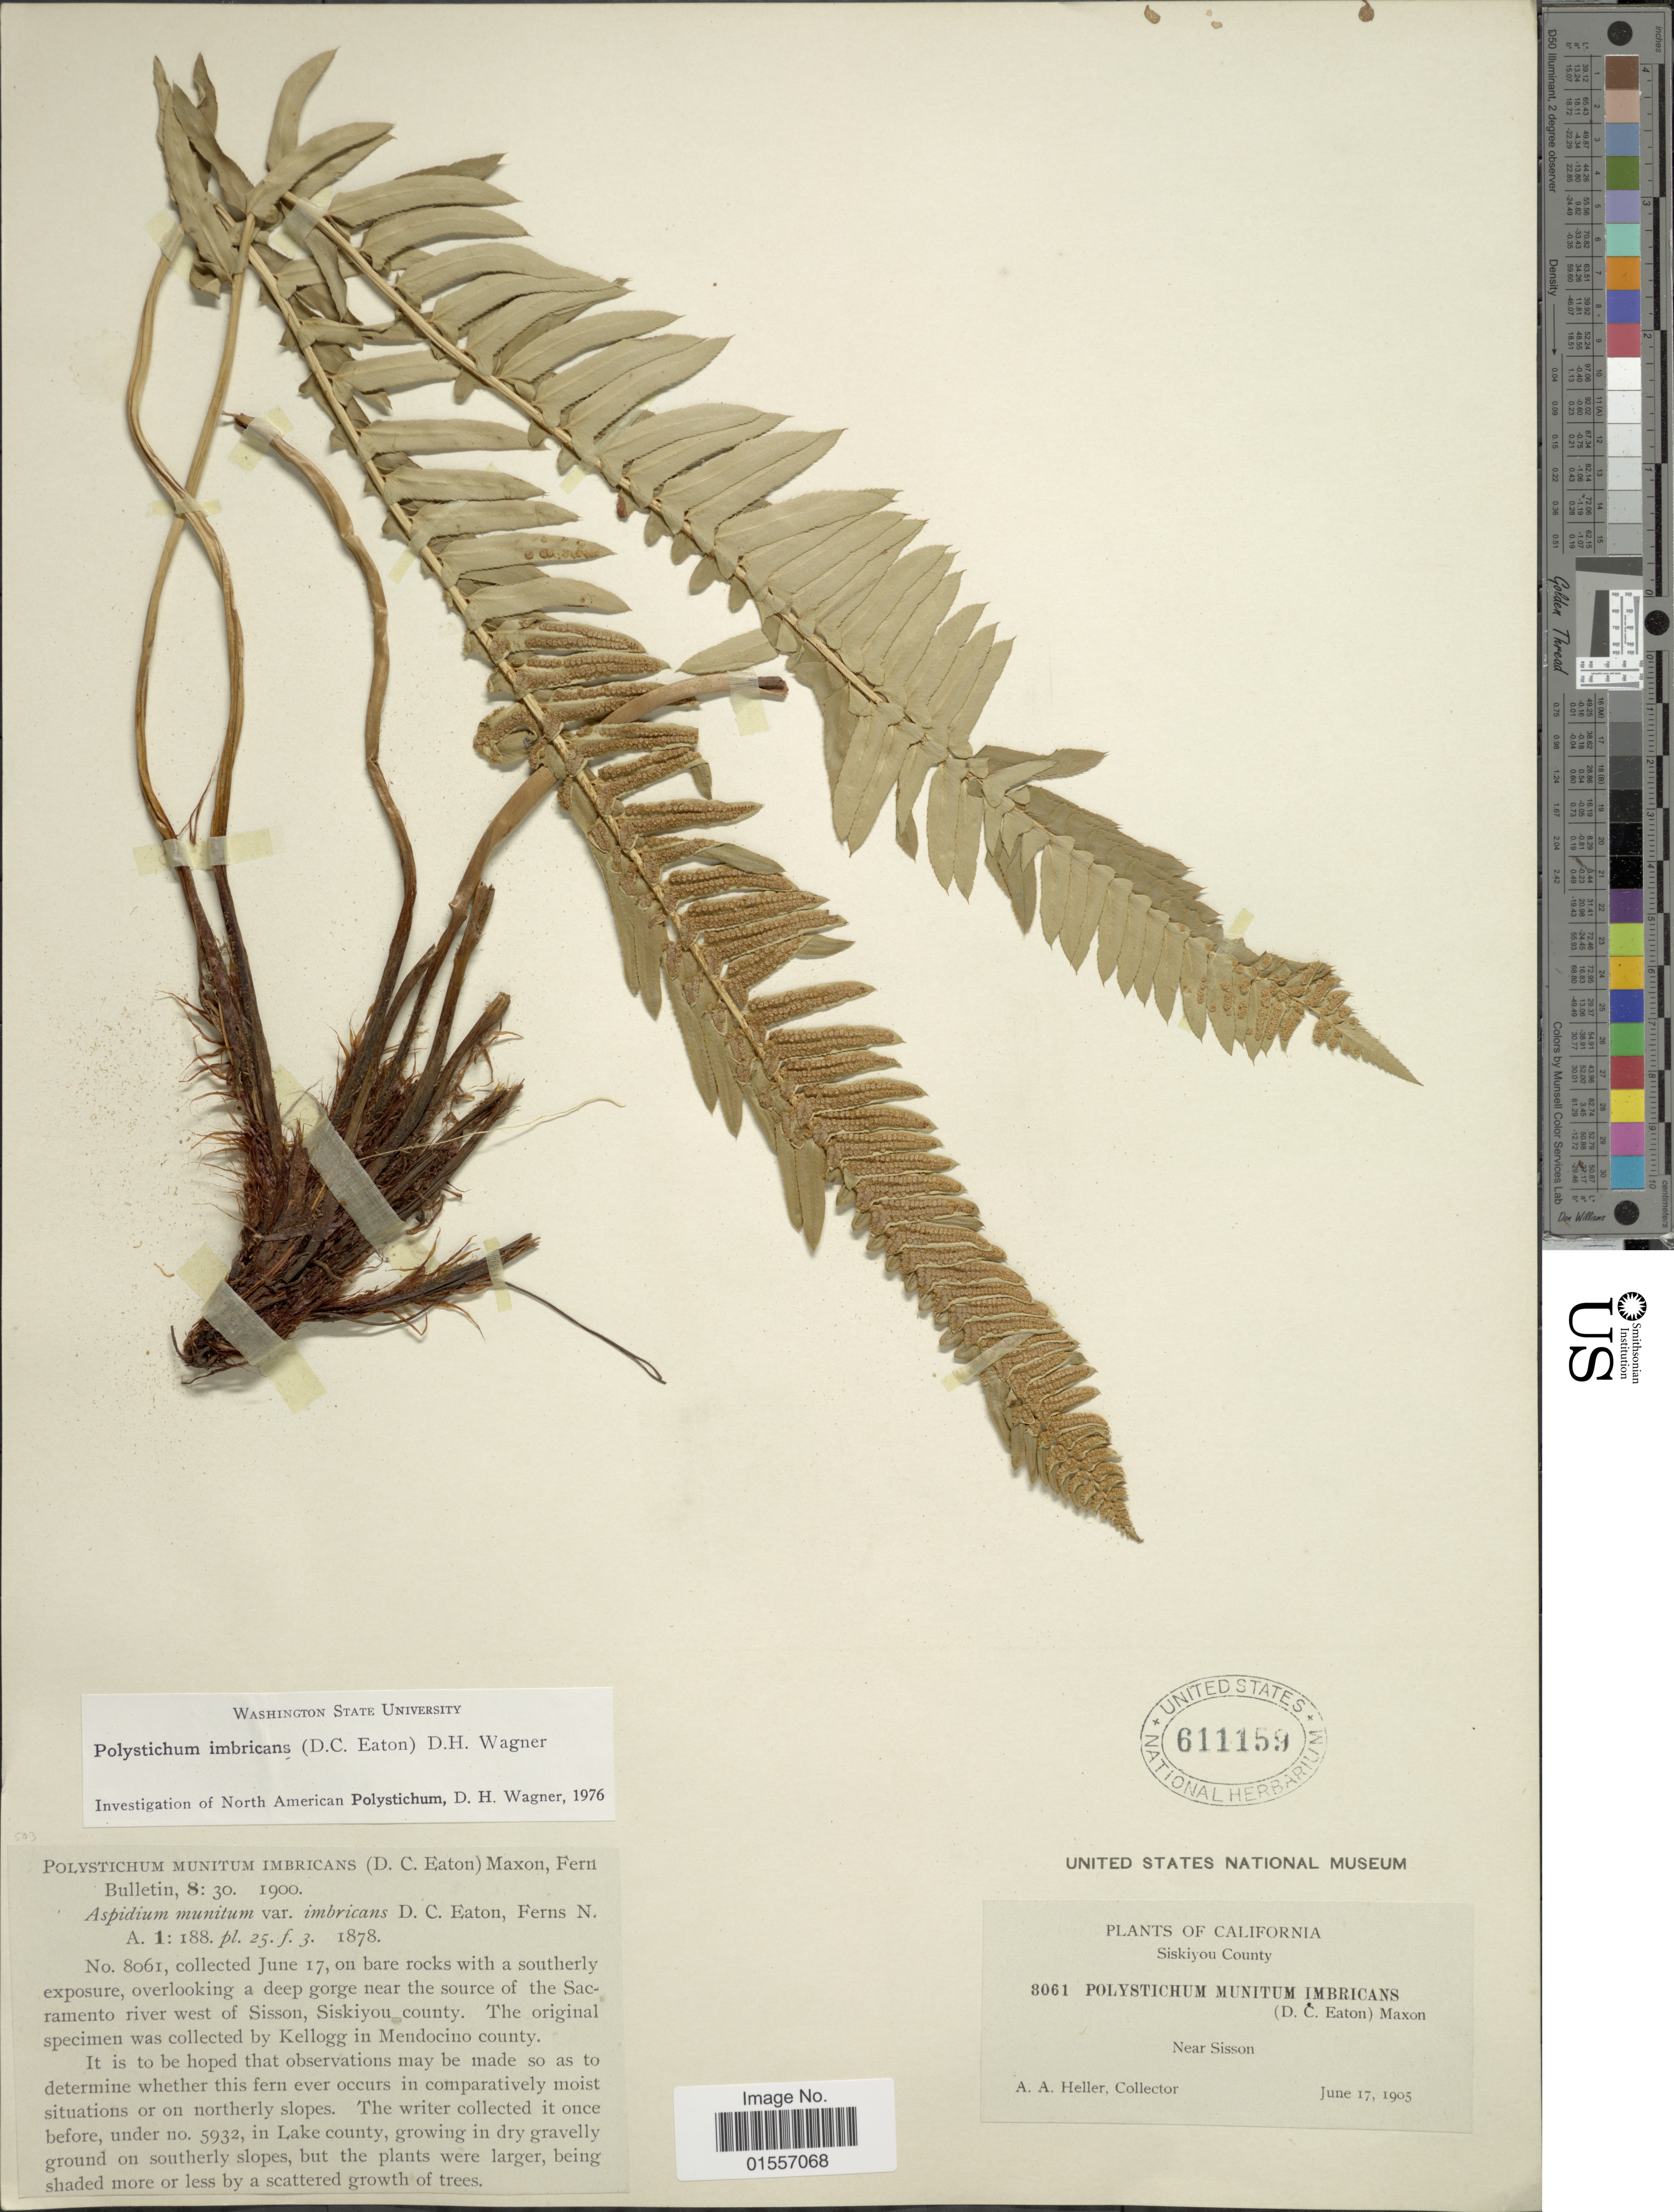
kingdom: Plantae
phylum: Tracheophyta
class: Polypodiopsida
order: Polypodiales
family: Dryopteridaceae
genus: Polystichum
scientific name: Polystichum imbricans subsp. imbricans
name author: (D.C. Eaton) D.H. Wagner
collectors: A. A. Heller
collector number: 8061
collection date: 1905-06-17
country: United States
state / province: California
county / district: Siskiyou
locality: Siskiyou County, Near Sisson.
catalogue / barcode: US 611159